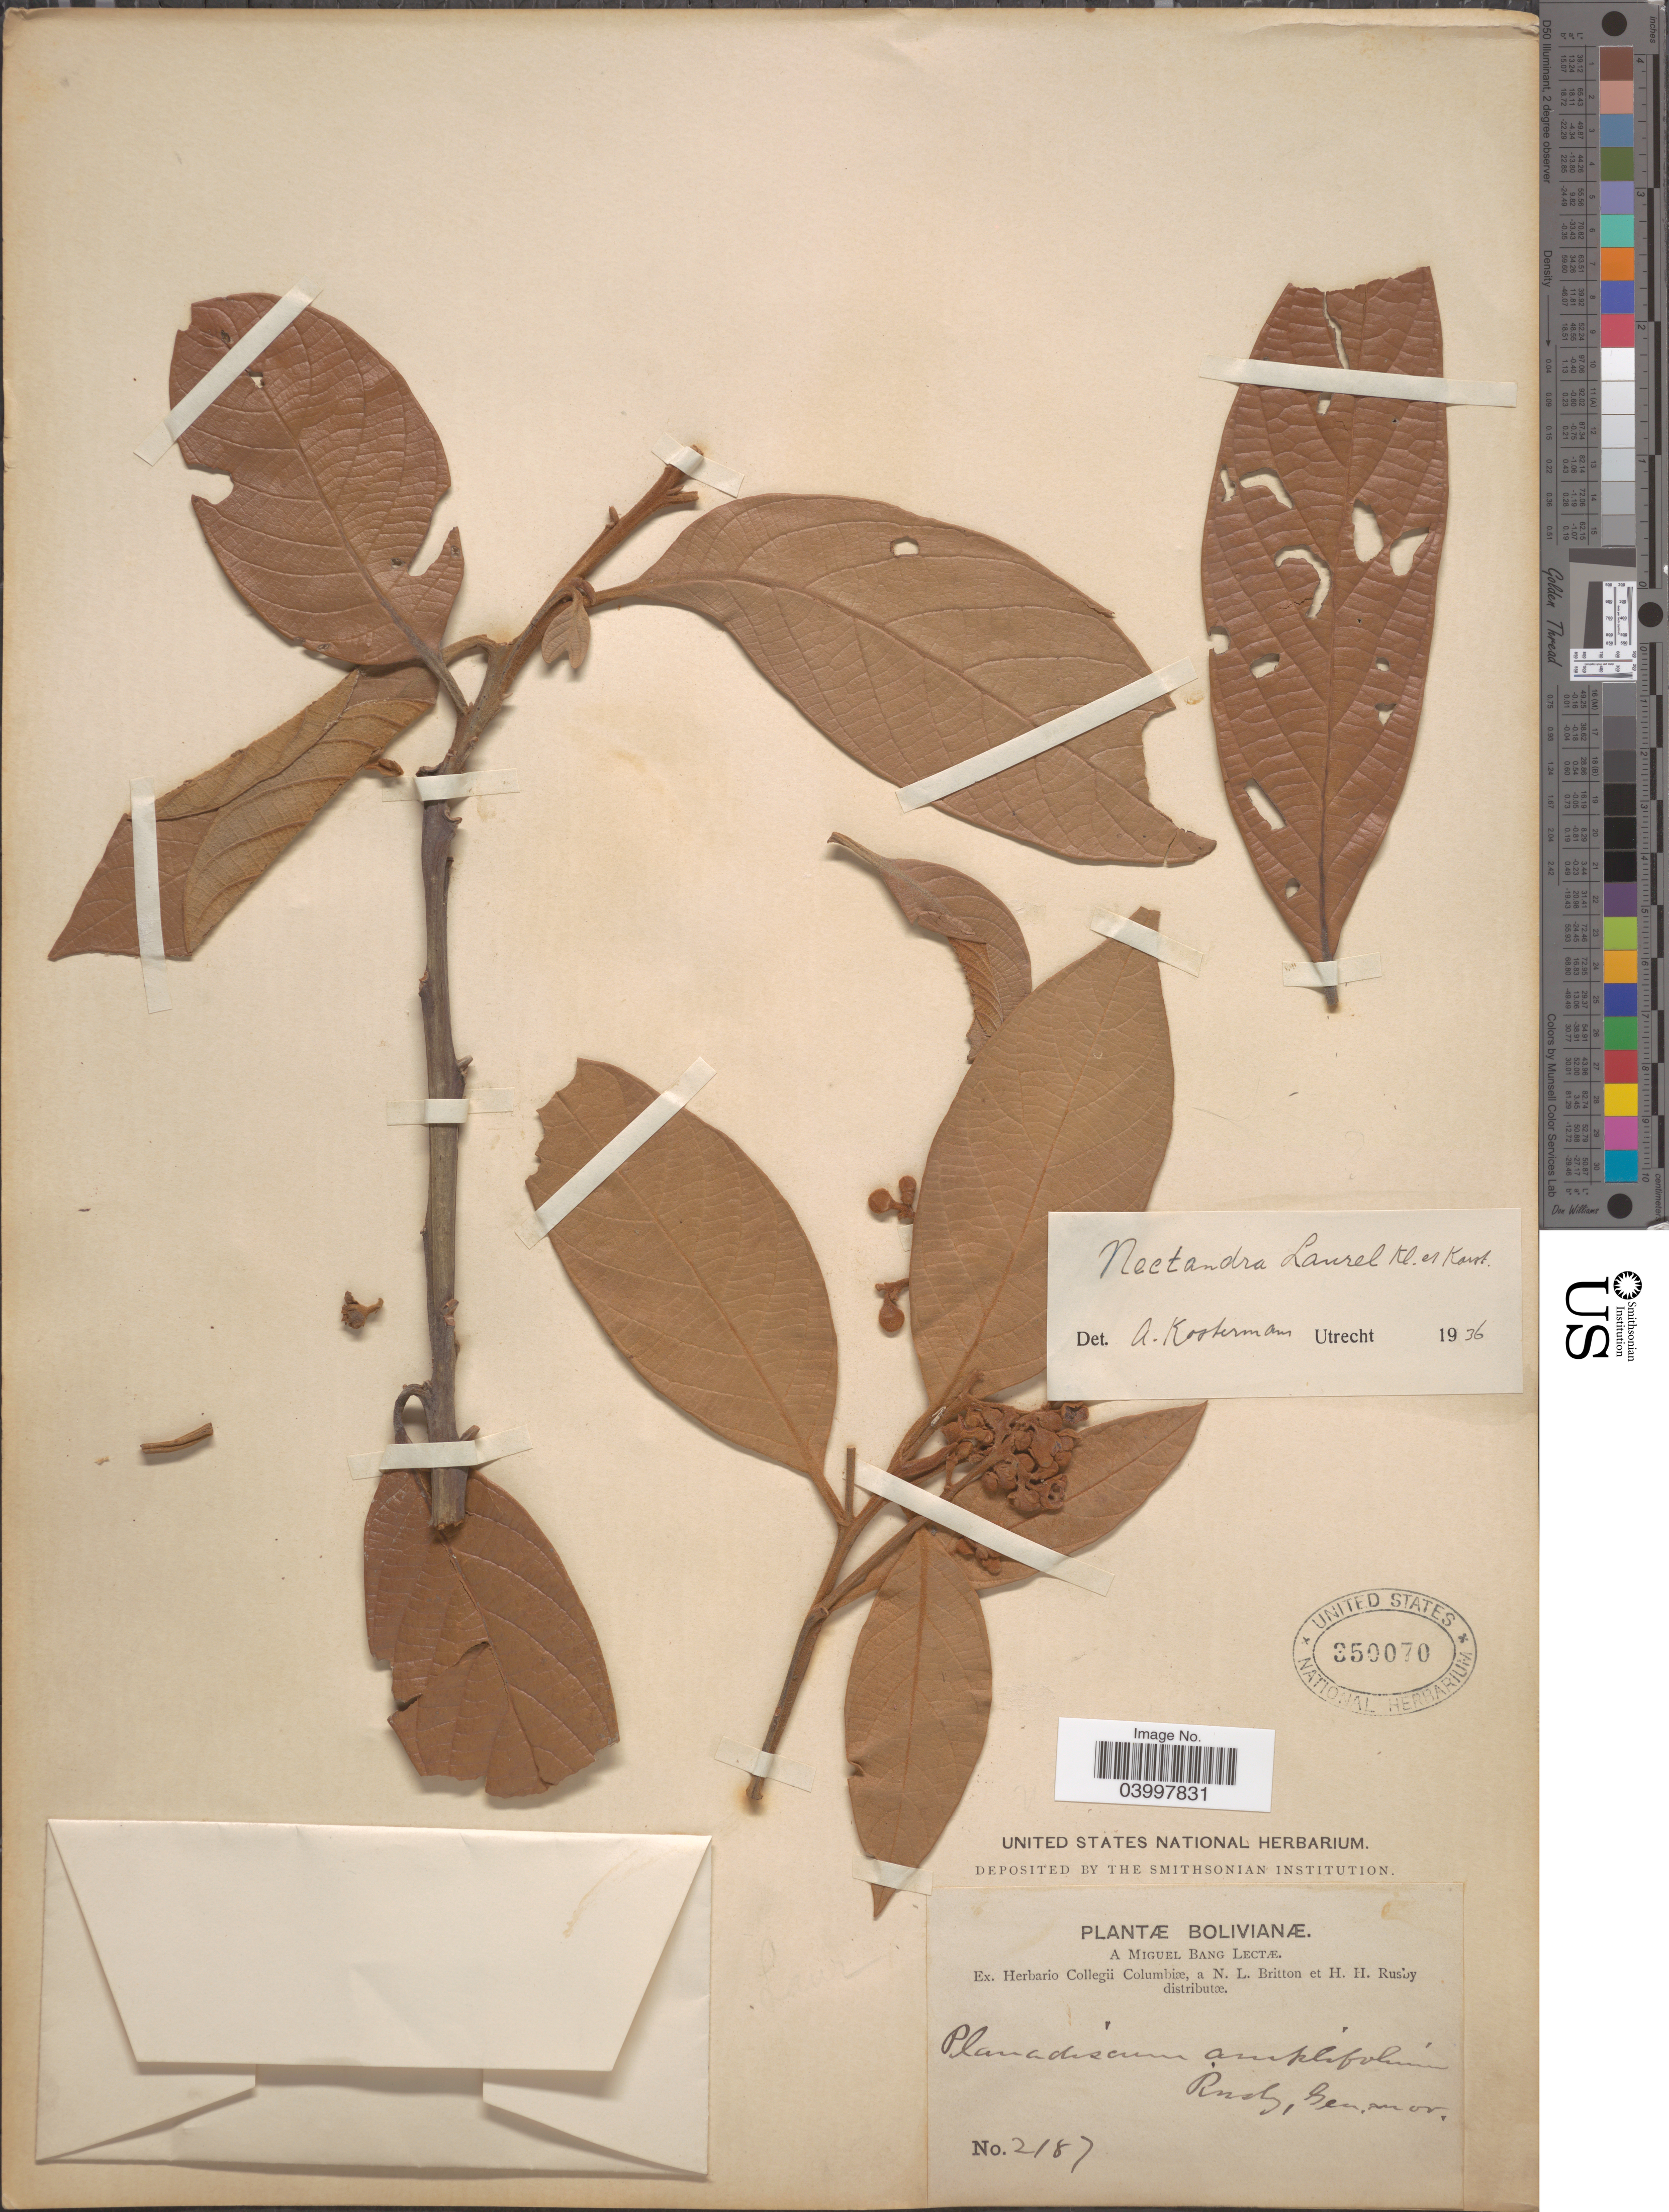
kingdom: Plantae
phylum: Tracheophyta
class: Magnoliopsida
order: Laurales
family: Lauraceae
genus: Nectandra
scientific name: Nectandra laurel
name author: Nees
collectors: M. Bang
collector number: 2187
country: Bolivia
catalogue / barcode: US 350070